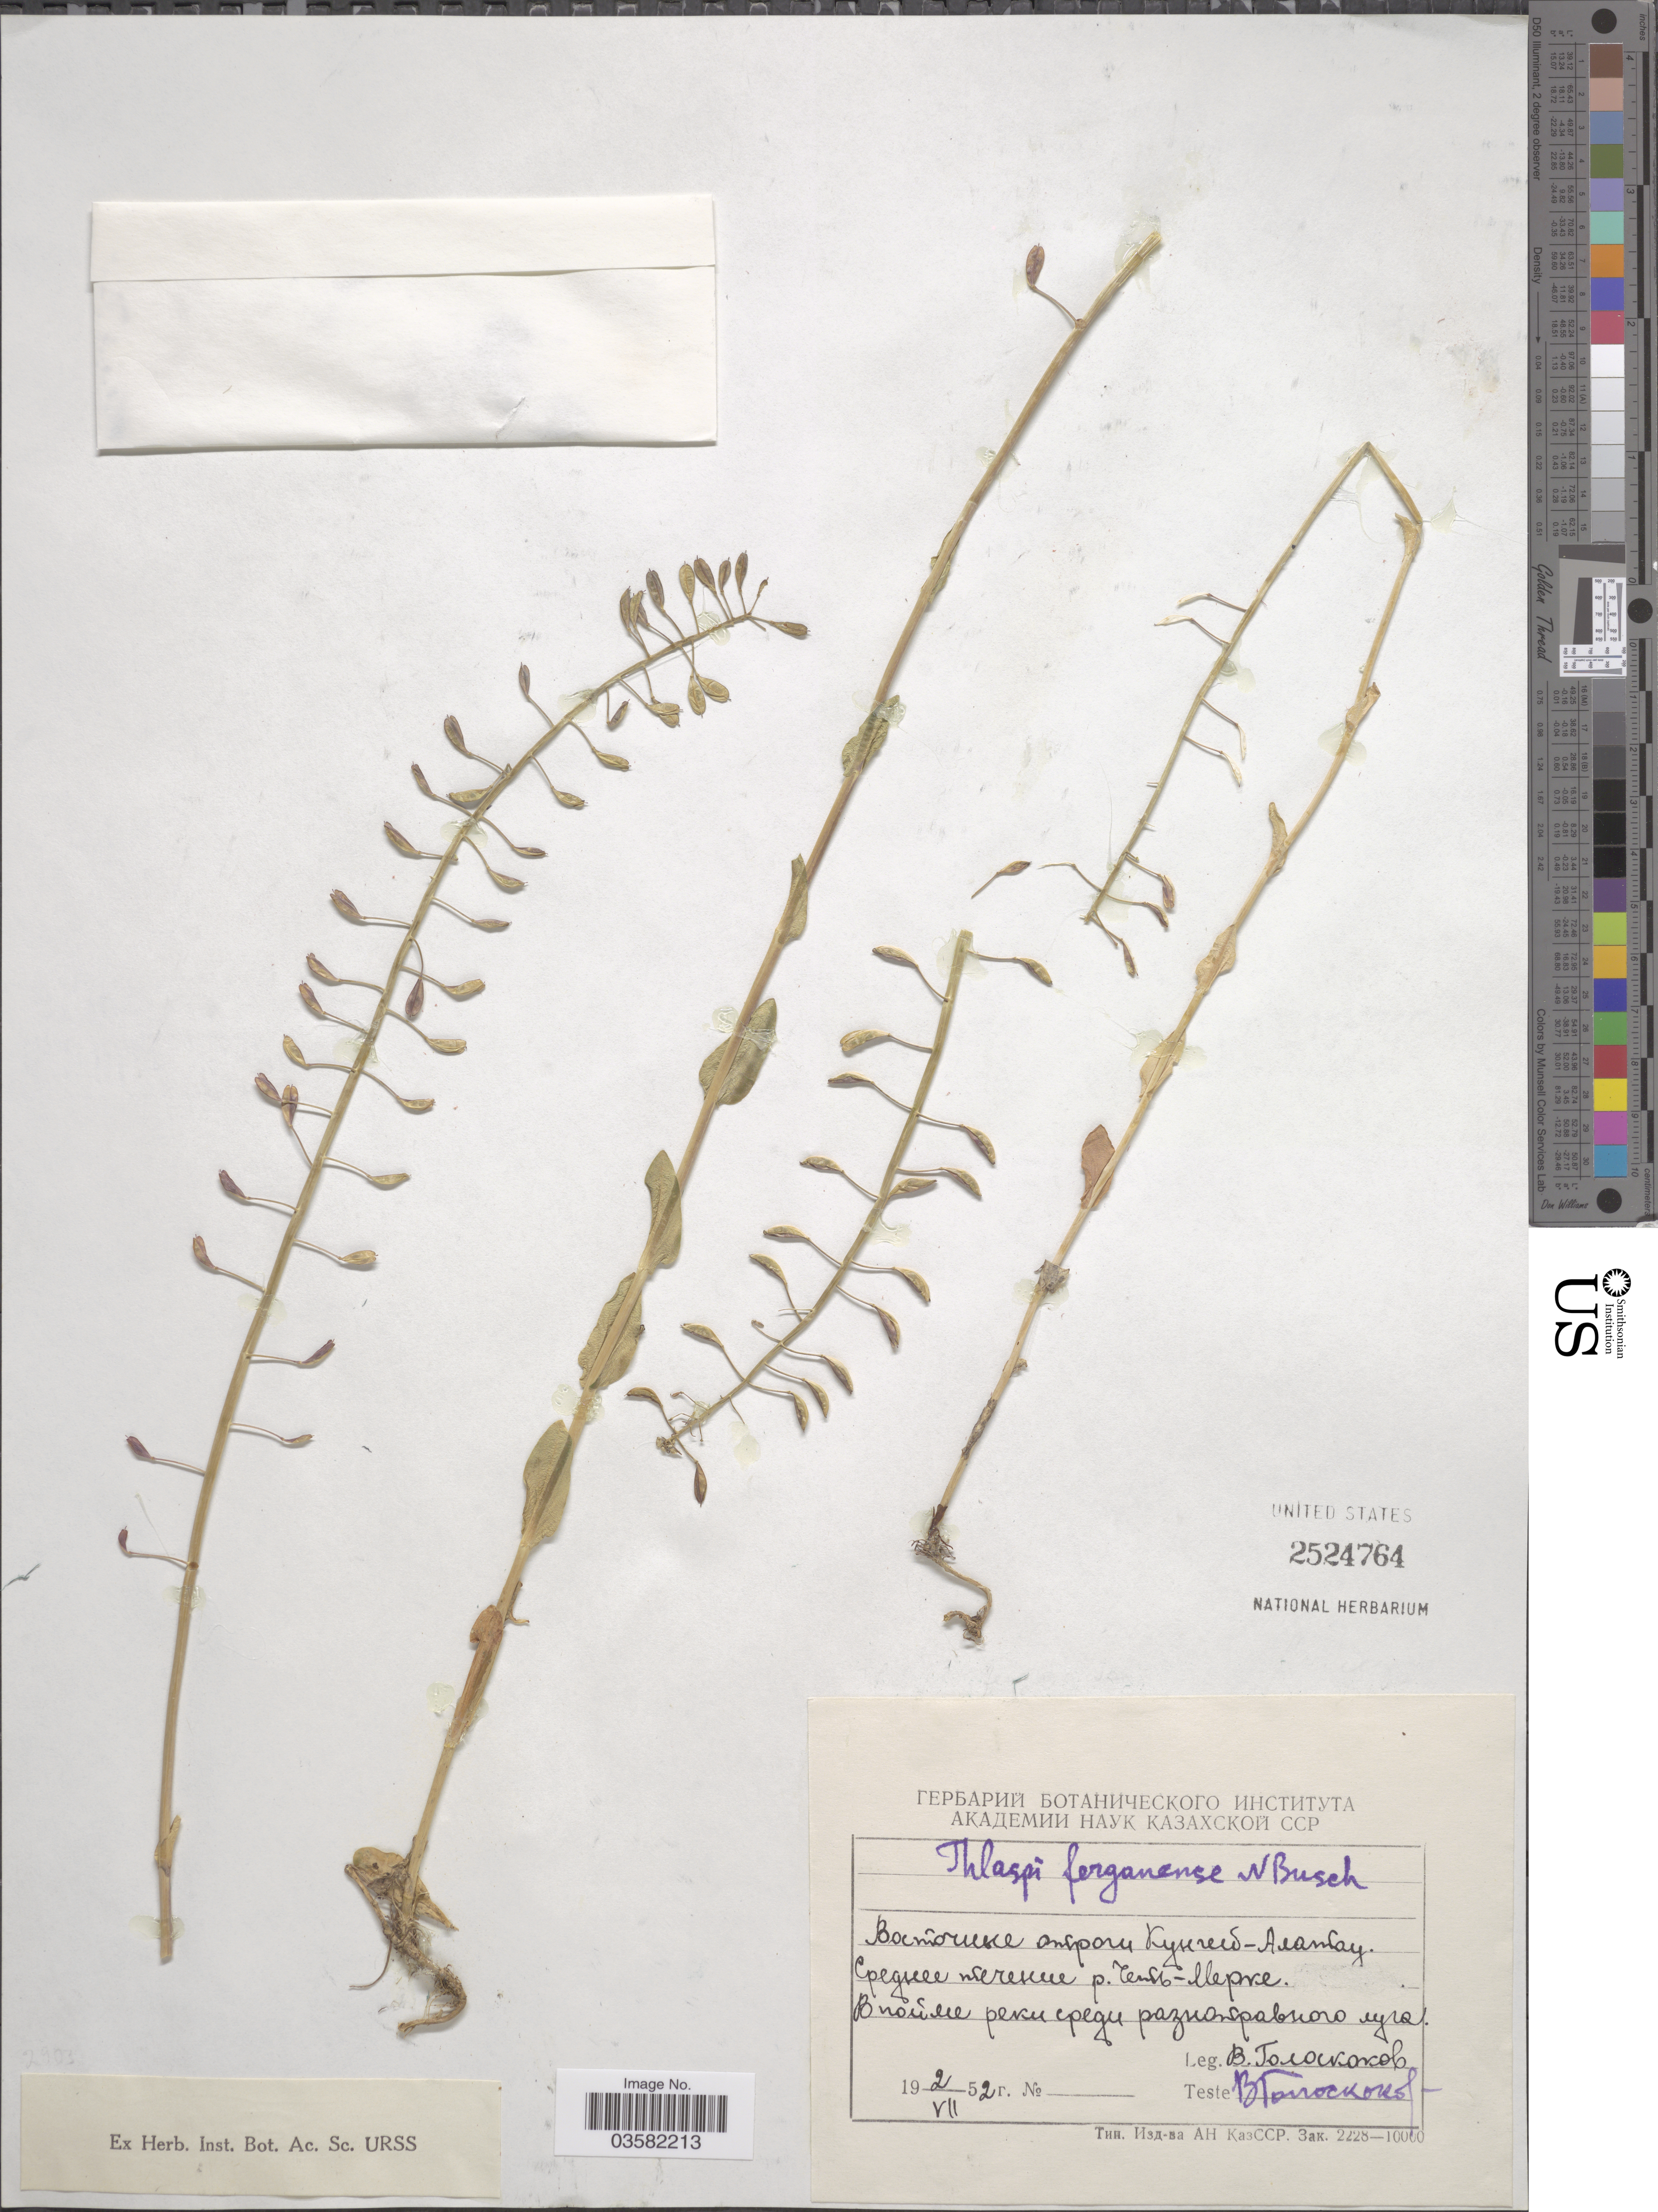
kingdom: Plantae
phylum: Tracheophyta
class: Magnoliopsida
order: Brassicales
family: Brassicaceae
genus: Thlaspi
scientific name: Thlaspi ferganense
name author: N. Busch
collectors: V. P. Goloskokov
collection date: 1952-07-02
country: Kazakhstan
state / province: Almaty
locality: River Shet-Merke, E of Kyungey Ala-Too.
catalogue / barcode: US 2524764